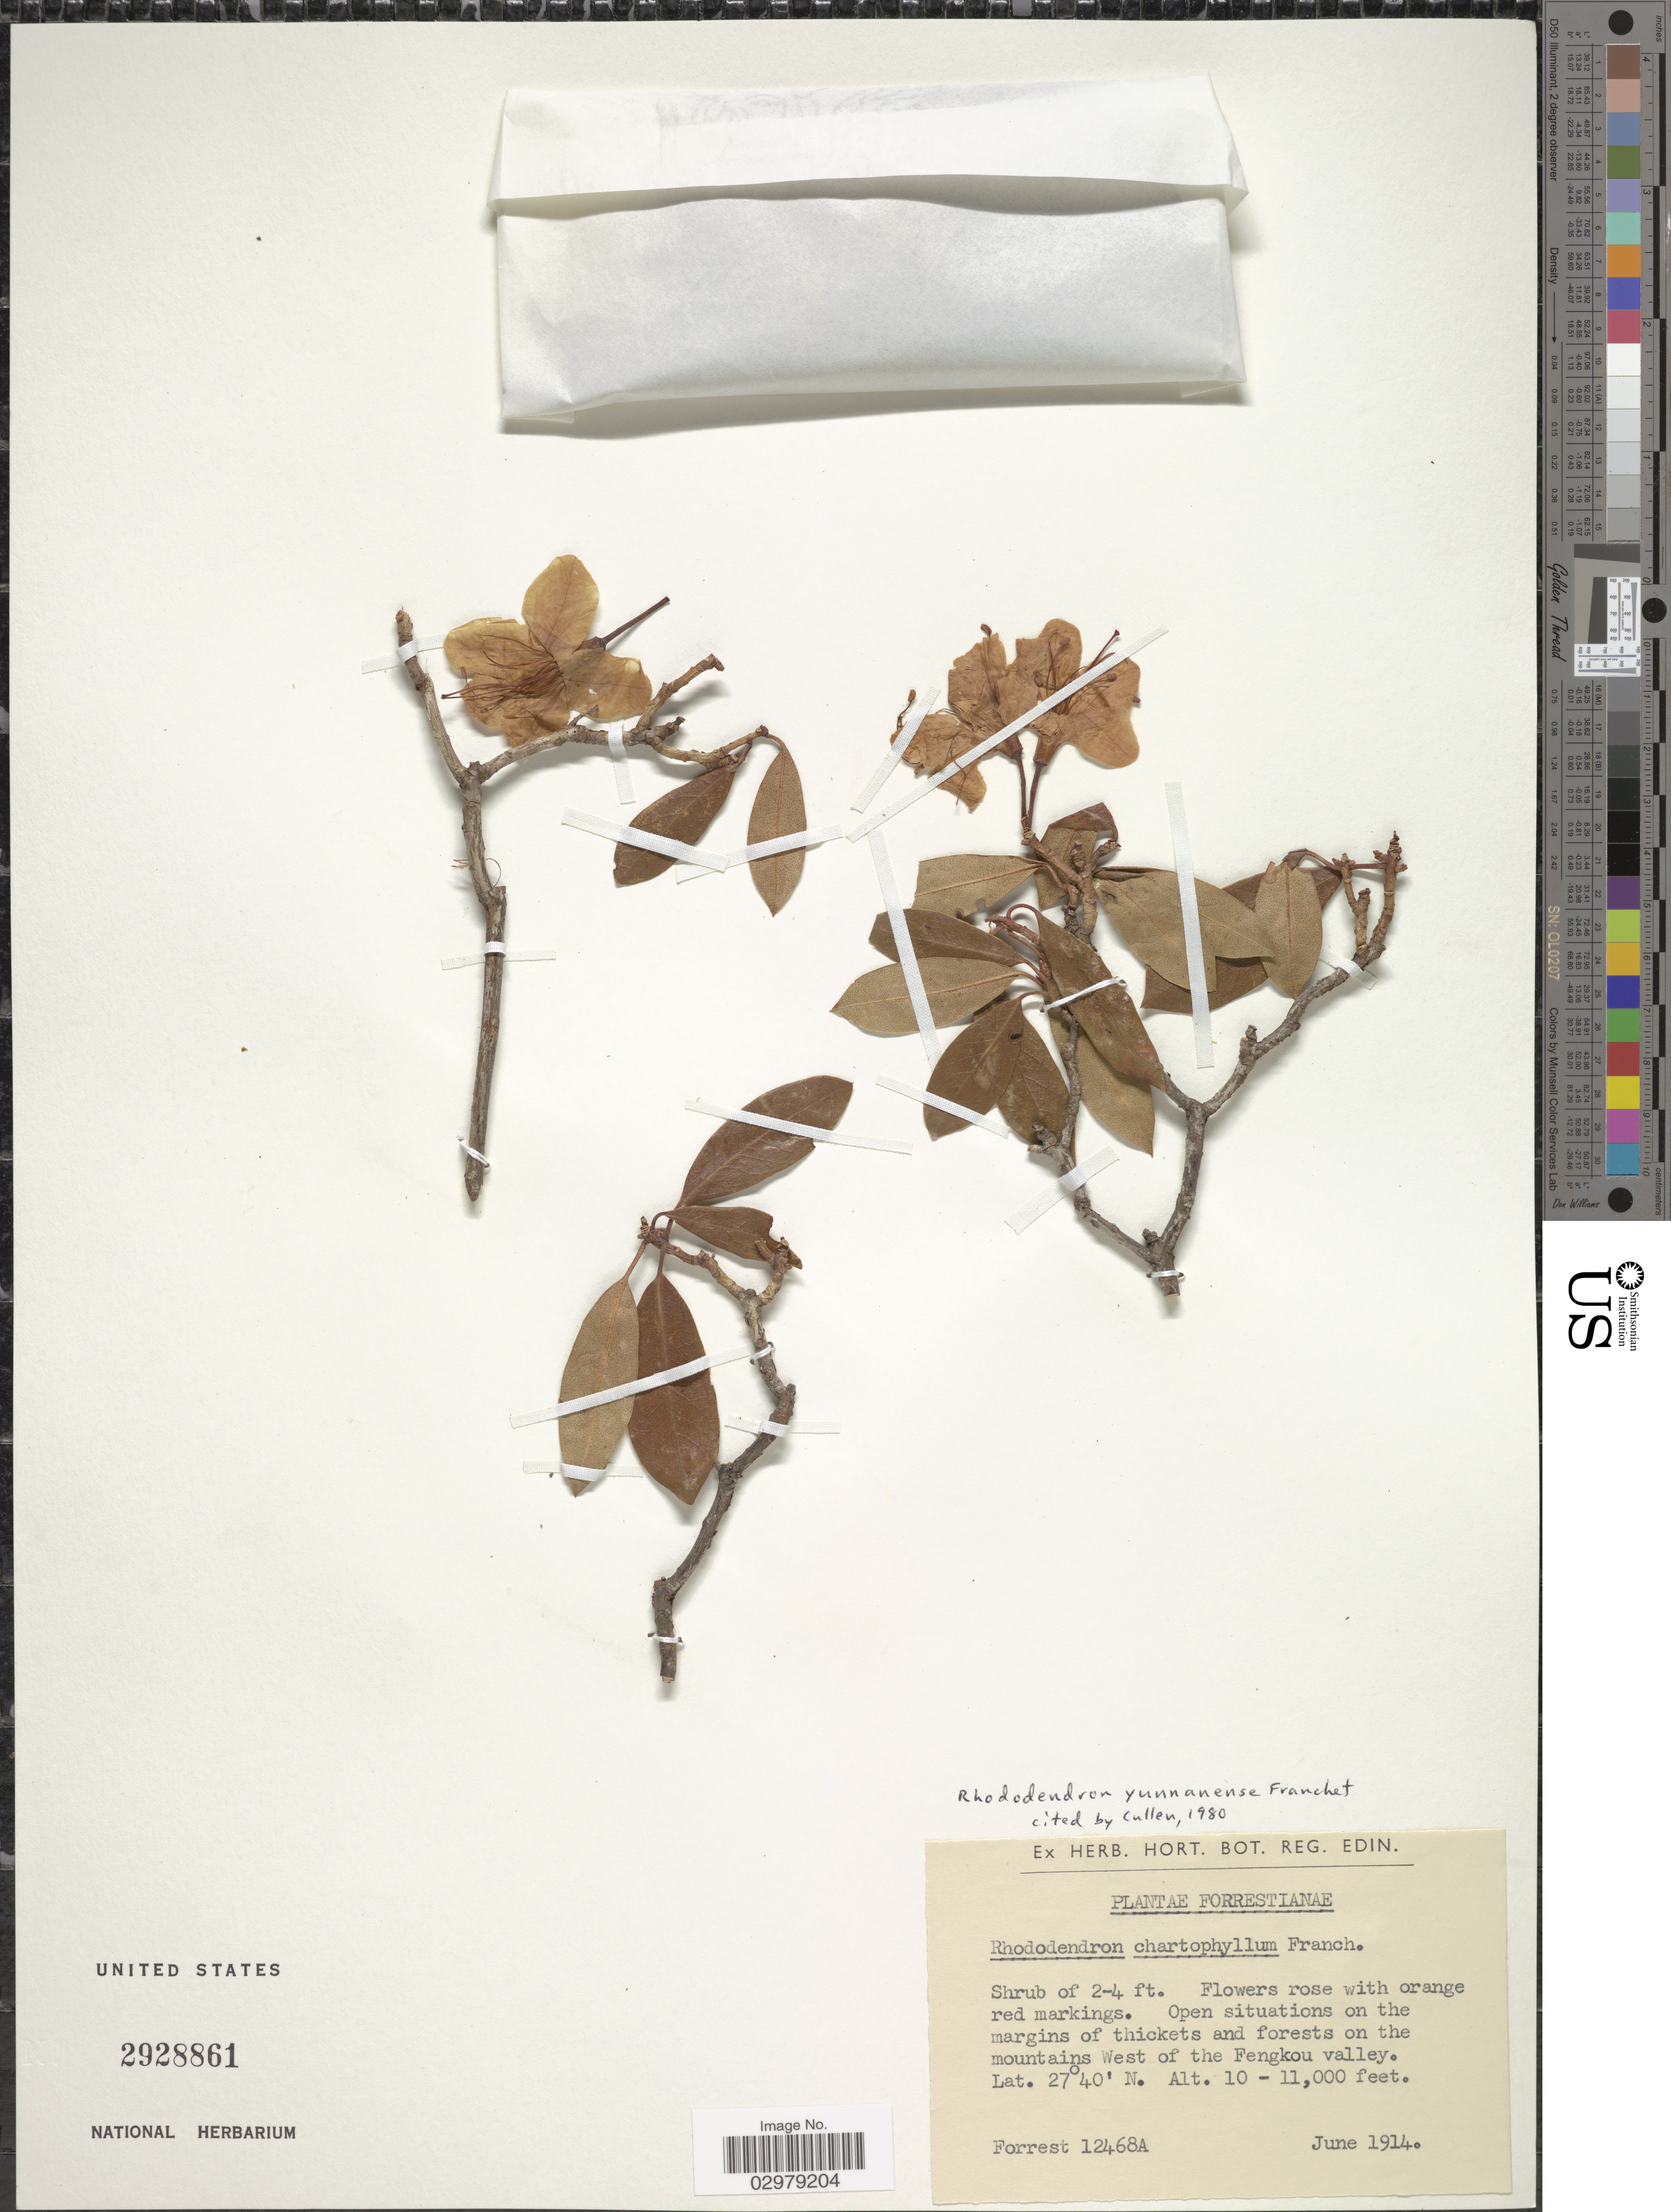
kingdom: Plantae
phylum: Tracheophyta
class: Magnoliopsida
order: Ericales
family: Ericaceae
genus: Rhododendron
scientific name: Rhododendron yunnanense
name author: Franch.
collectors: -. Forrest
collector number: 12468A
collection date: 1914-06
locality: Open situations on the margins of thickets and forests on the mountains West of the Fengkou valley.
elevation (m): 3048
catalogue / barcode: US 2928861